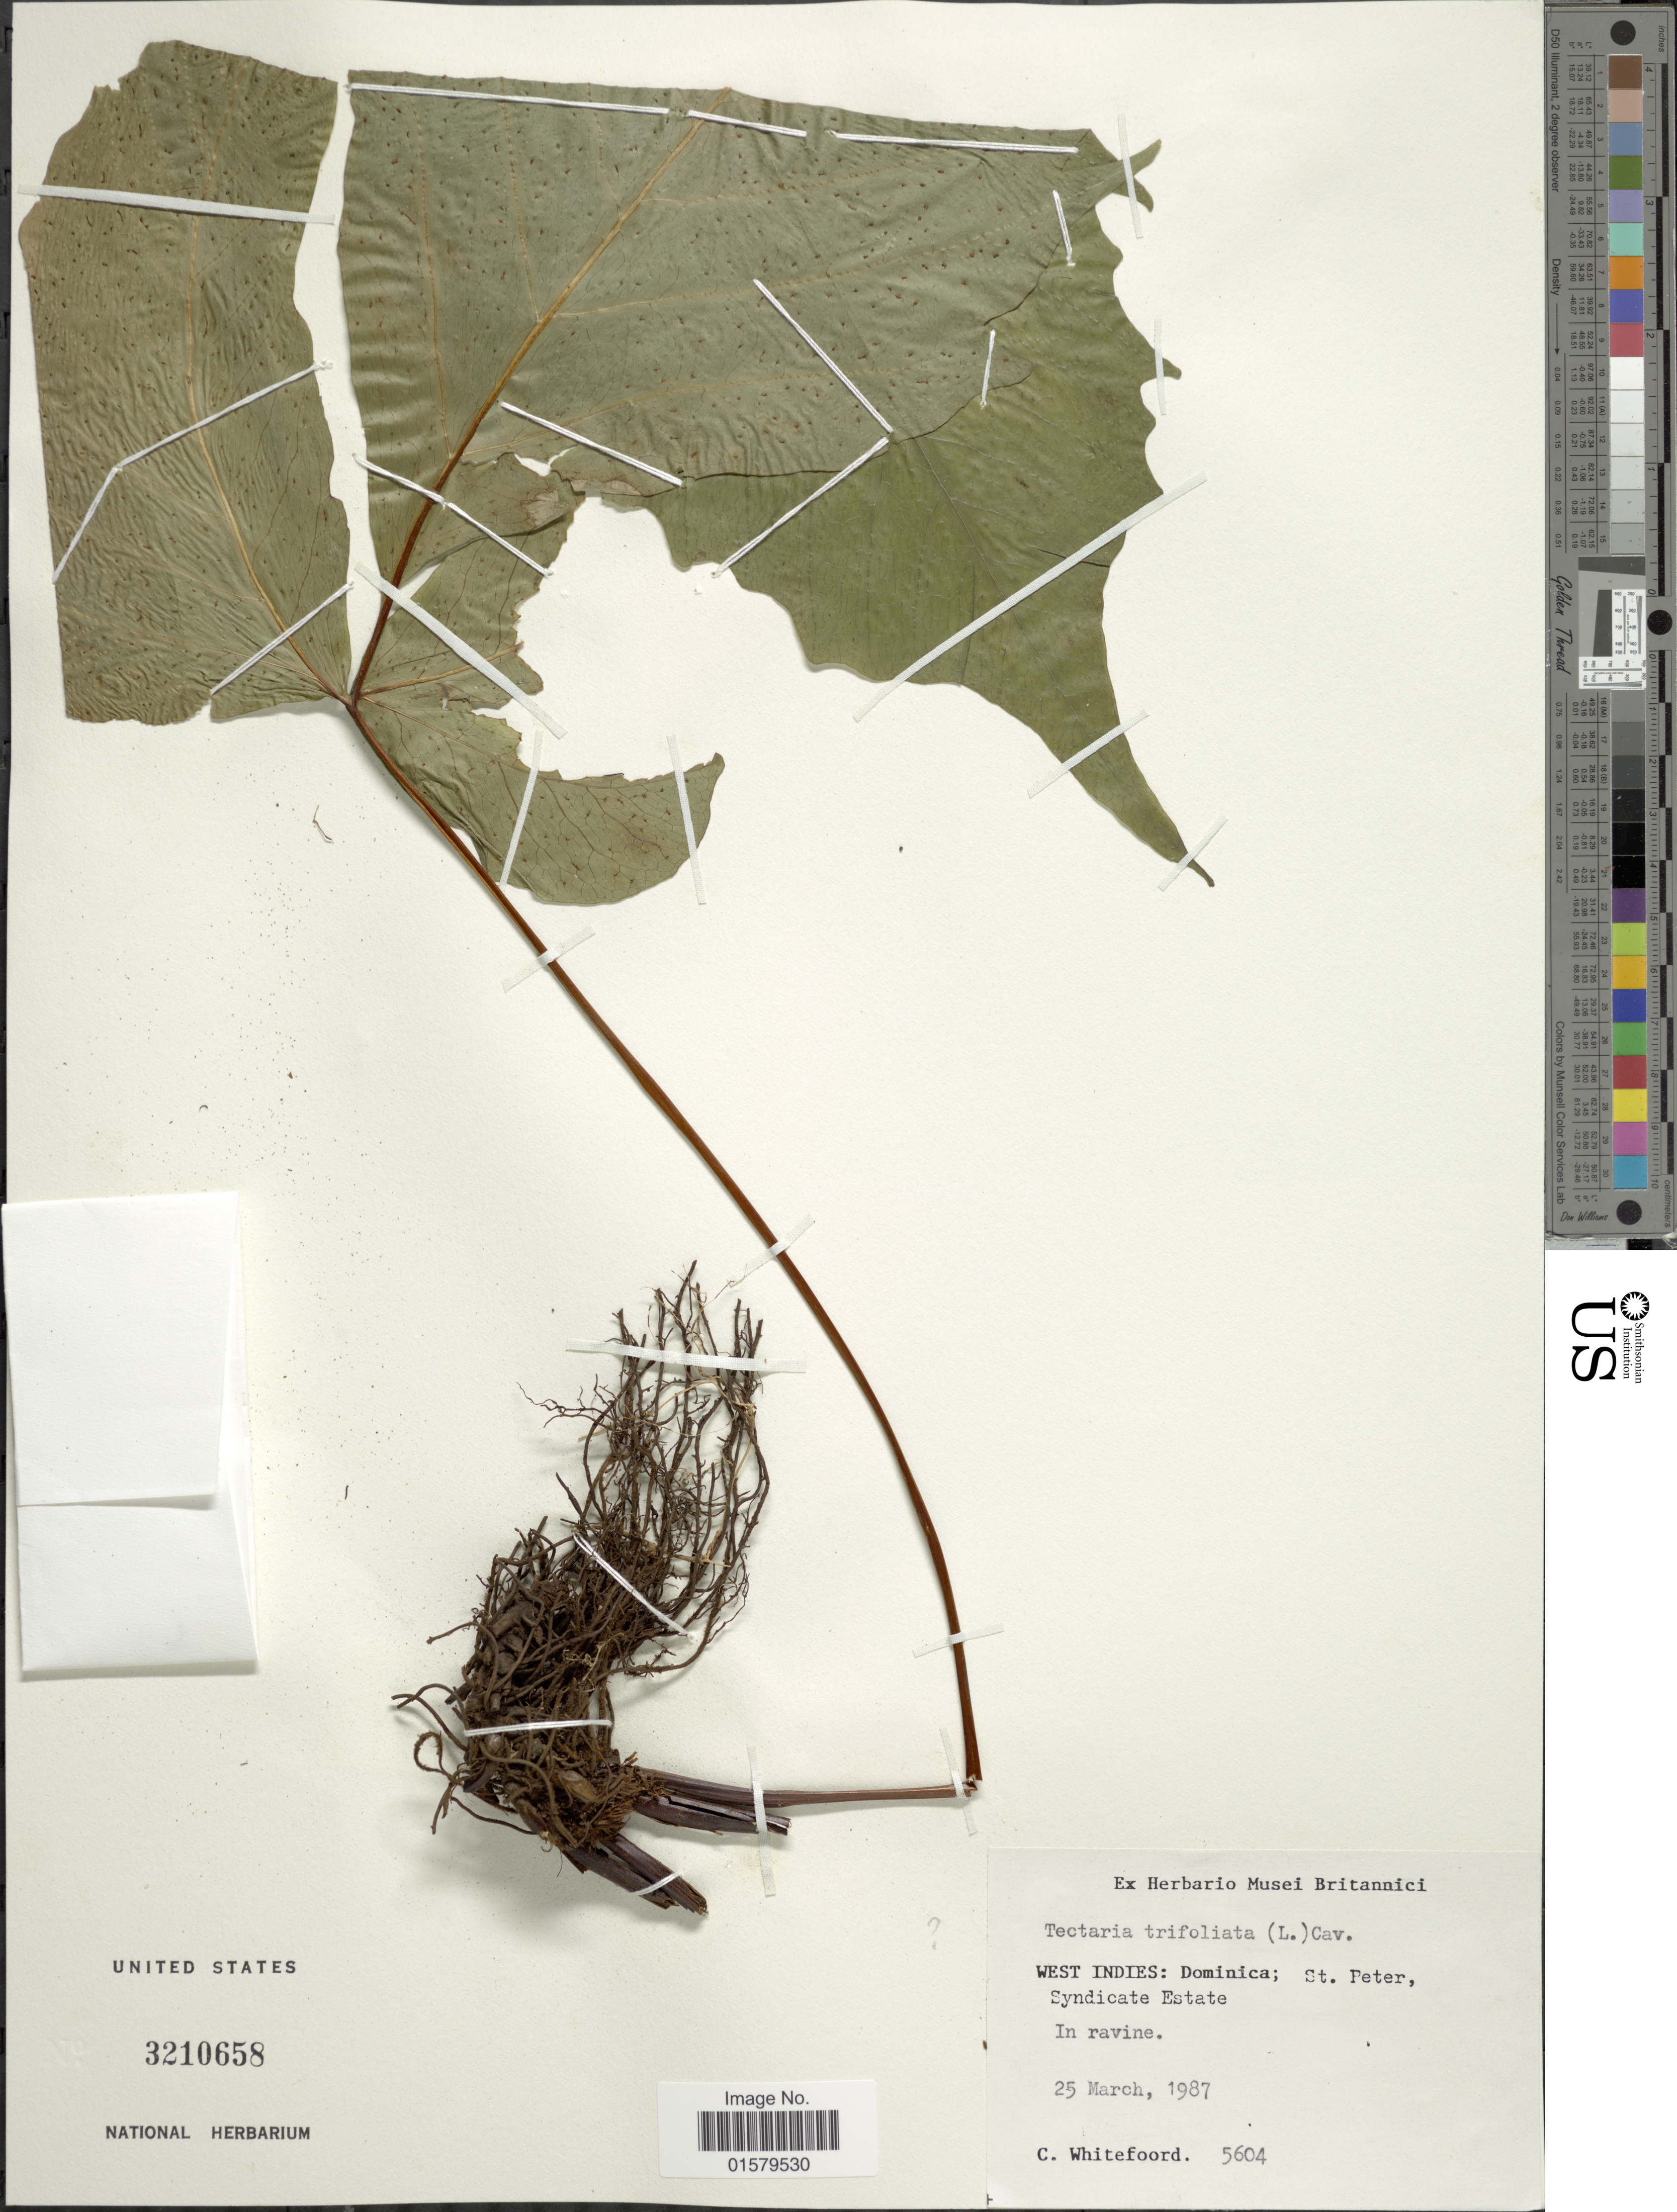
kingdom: Plantae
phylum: Tracheophyta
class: Polypodiopsida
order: Polypodiales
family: Tectariaceae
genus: Tectaria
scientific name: Tectaria trifoliata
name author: (L.) Cav.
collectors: C. Whitefoord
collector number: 5604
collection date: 1987-03-25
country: Dominica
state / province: St. Peter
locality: Syndicate Estate, In ravine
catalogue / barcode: US 3210658